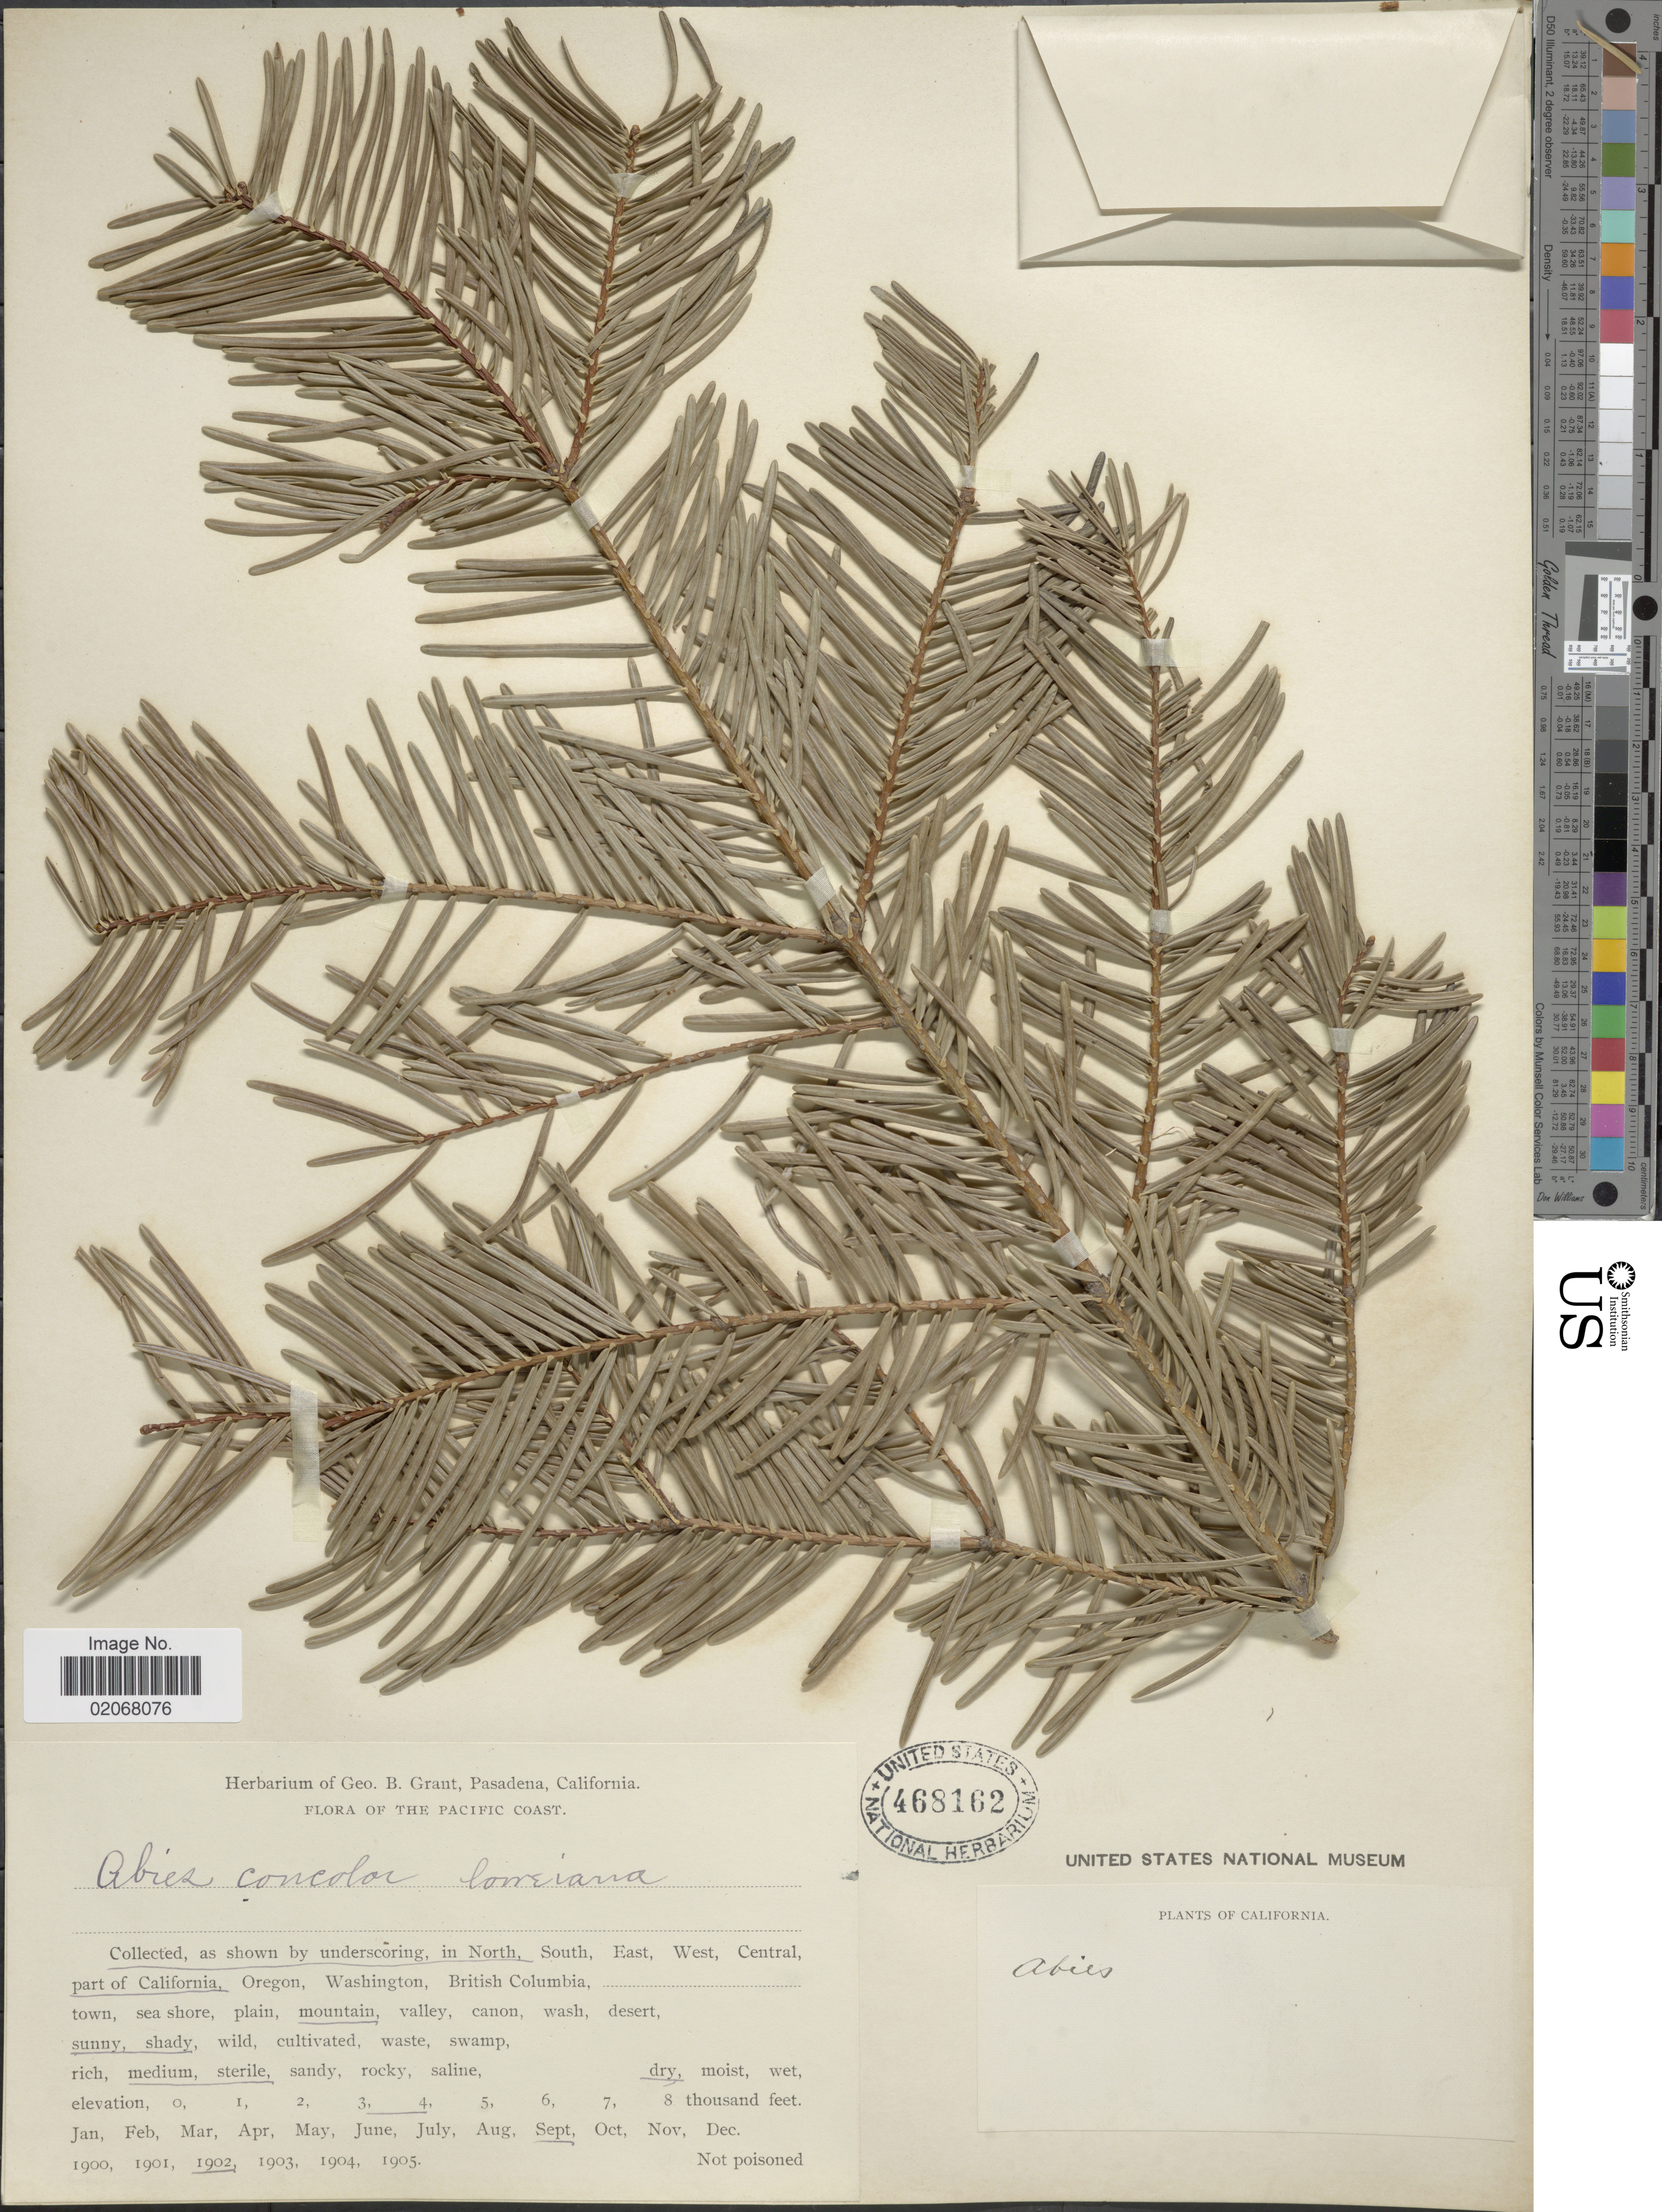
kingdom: Plantae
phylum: Tracheophyta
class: Pinopsida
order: Pinales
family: Pinaceae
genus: Abies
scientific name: Abies concolor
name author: (Gordon & Glend.) Lindl. ex Hildebr.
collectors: ex herb. Geo. B. Grant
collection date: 1902-09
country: United States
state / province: California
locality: The Pacific Coast, north part of California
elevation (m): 914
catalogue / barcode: US 468162